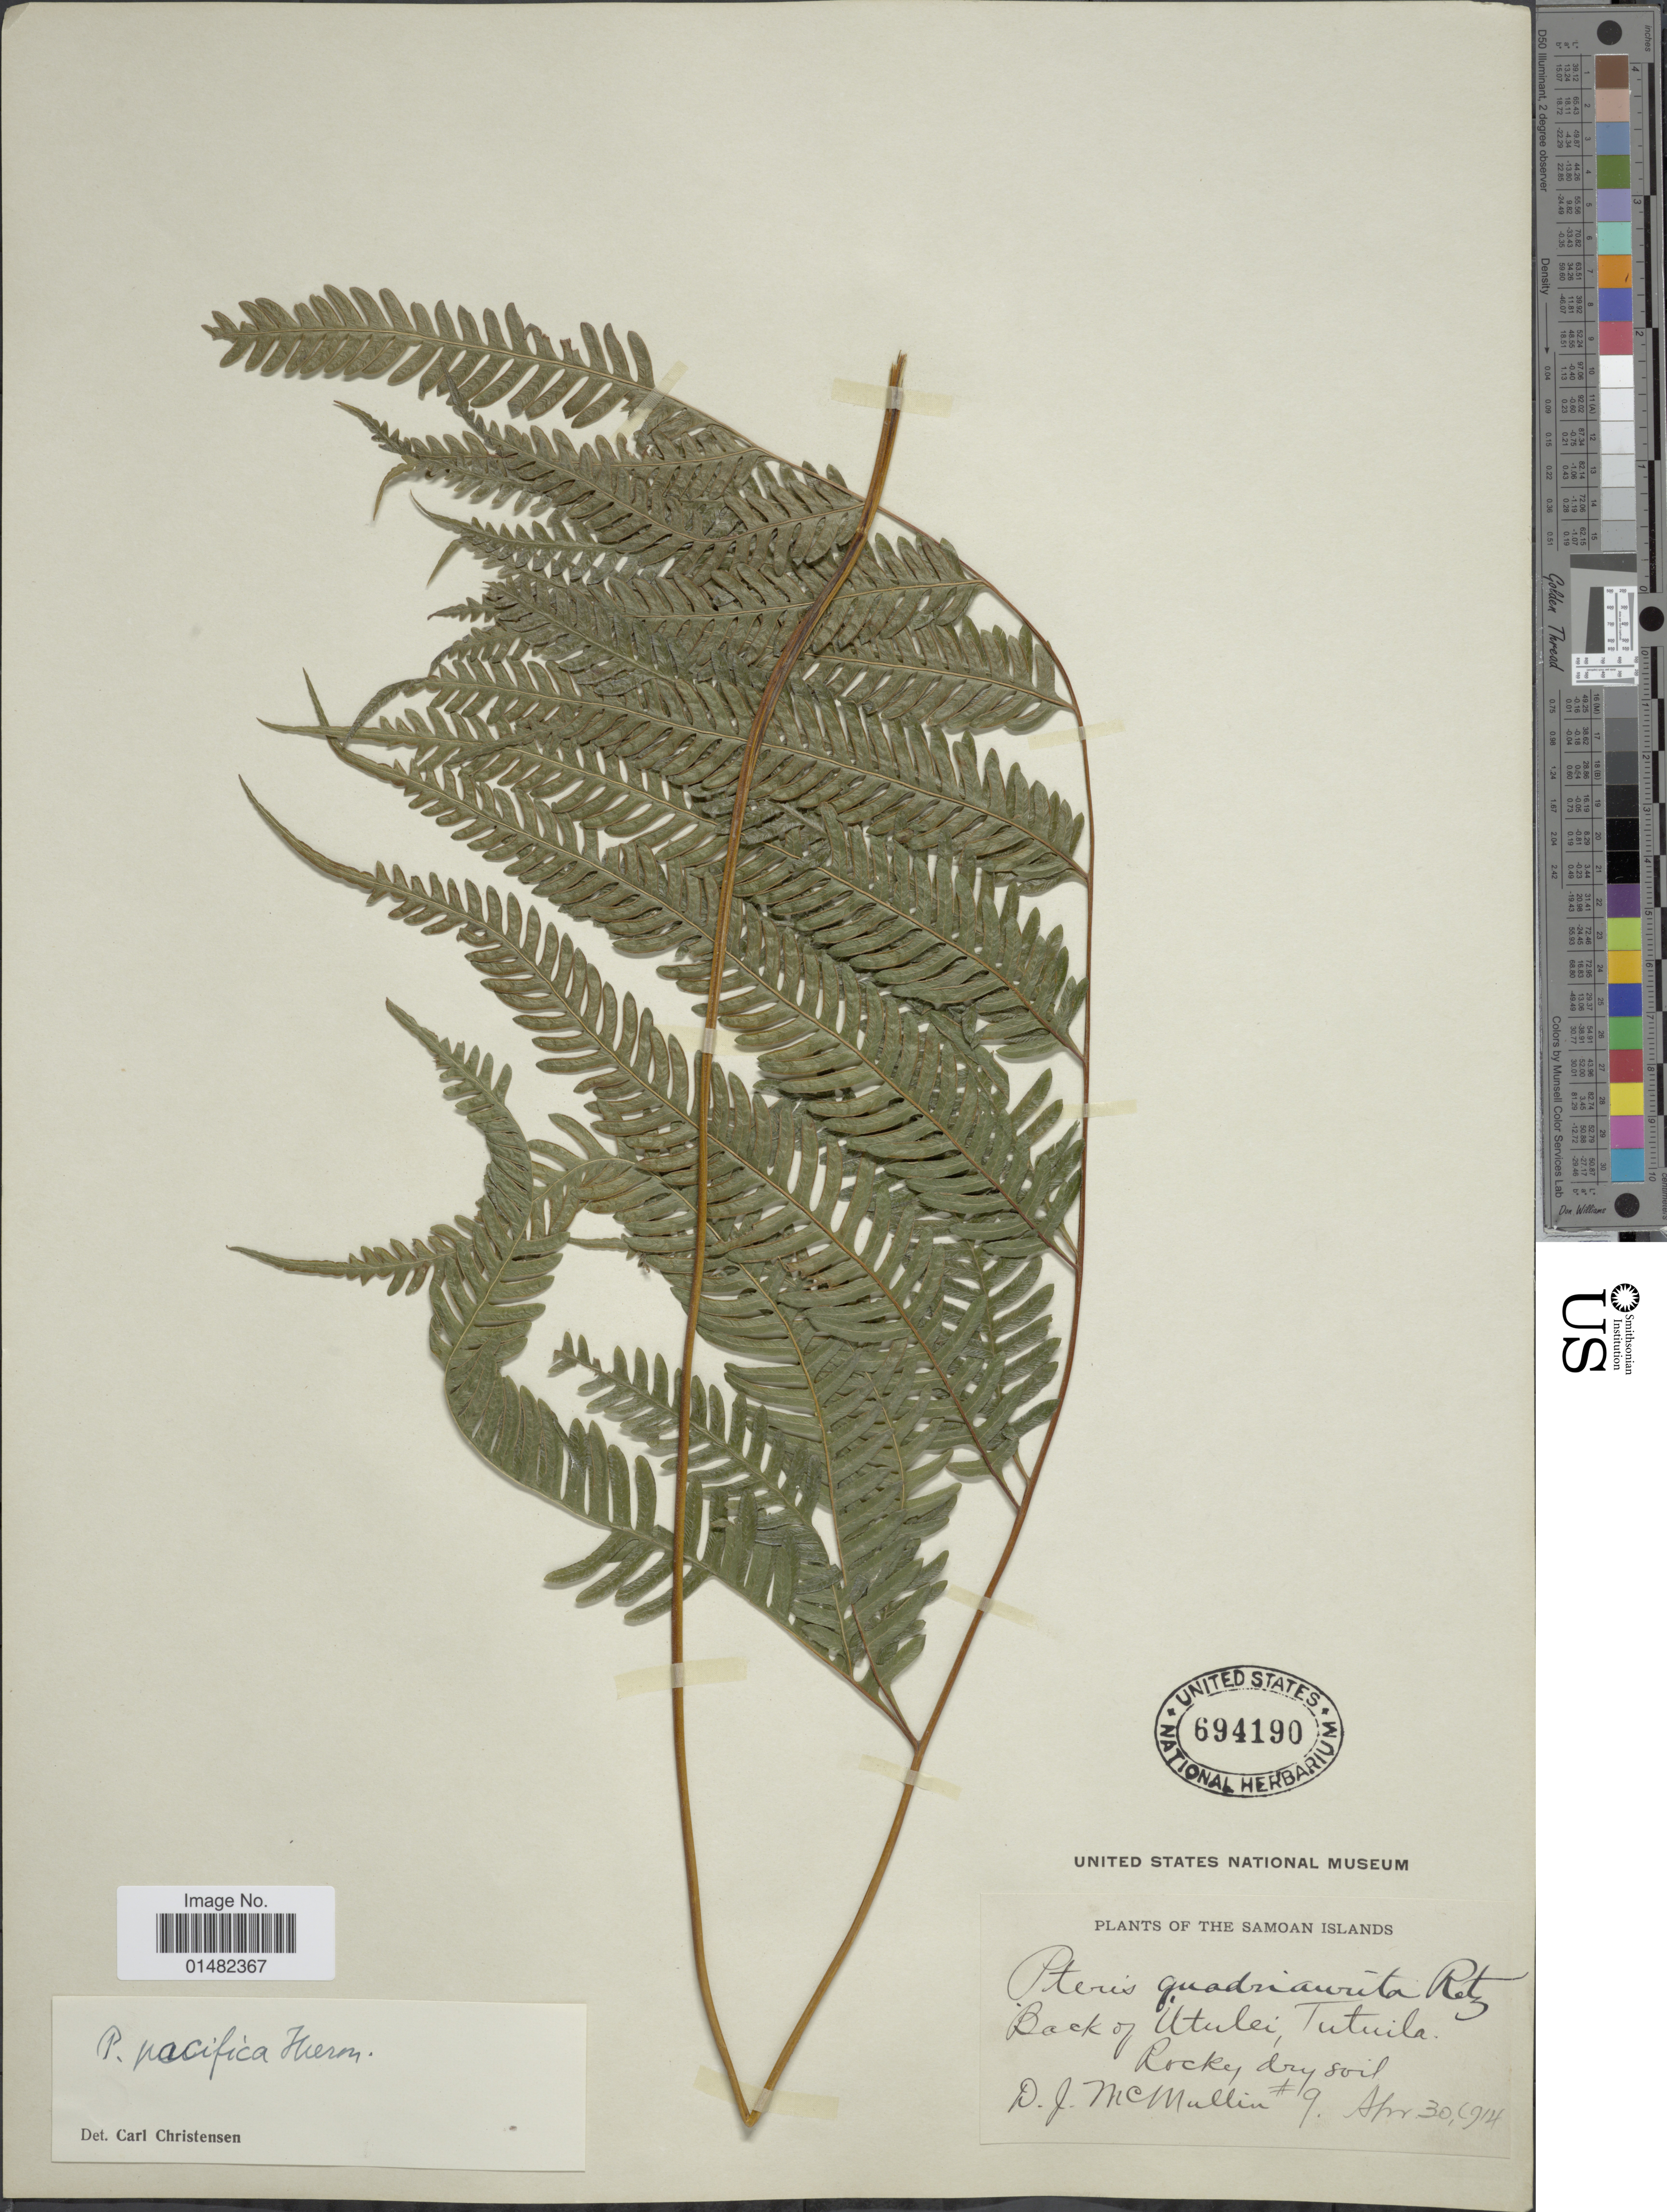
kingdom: Plantae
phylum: Tracheophyta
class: Polypodiopsida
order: Polypodiales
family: Pteridaceae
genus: Pteris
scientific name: Pteris pacifica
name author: Hieron.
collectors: D. McMullin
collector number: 9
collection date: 1914-04-30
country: American Samoa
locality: Samoan Islands, Back of Utulei, Tutuila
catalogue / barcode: US 594190